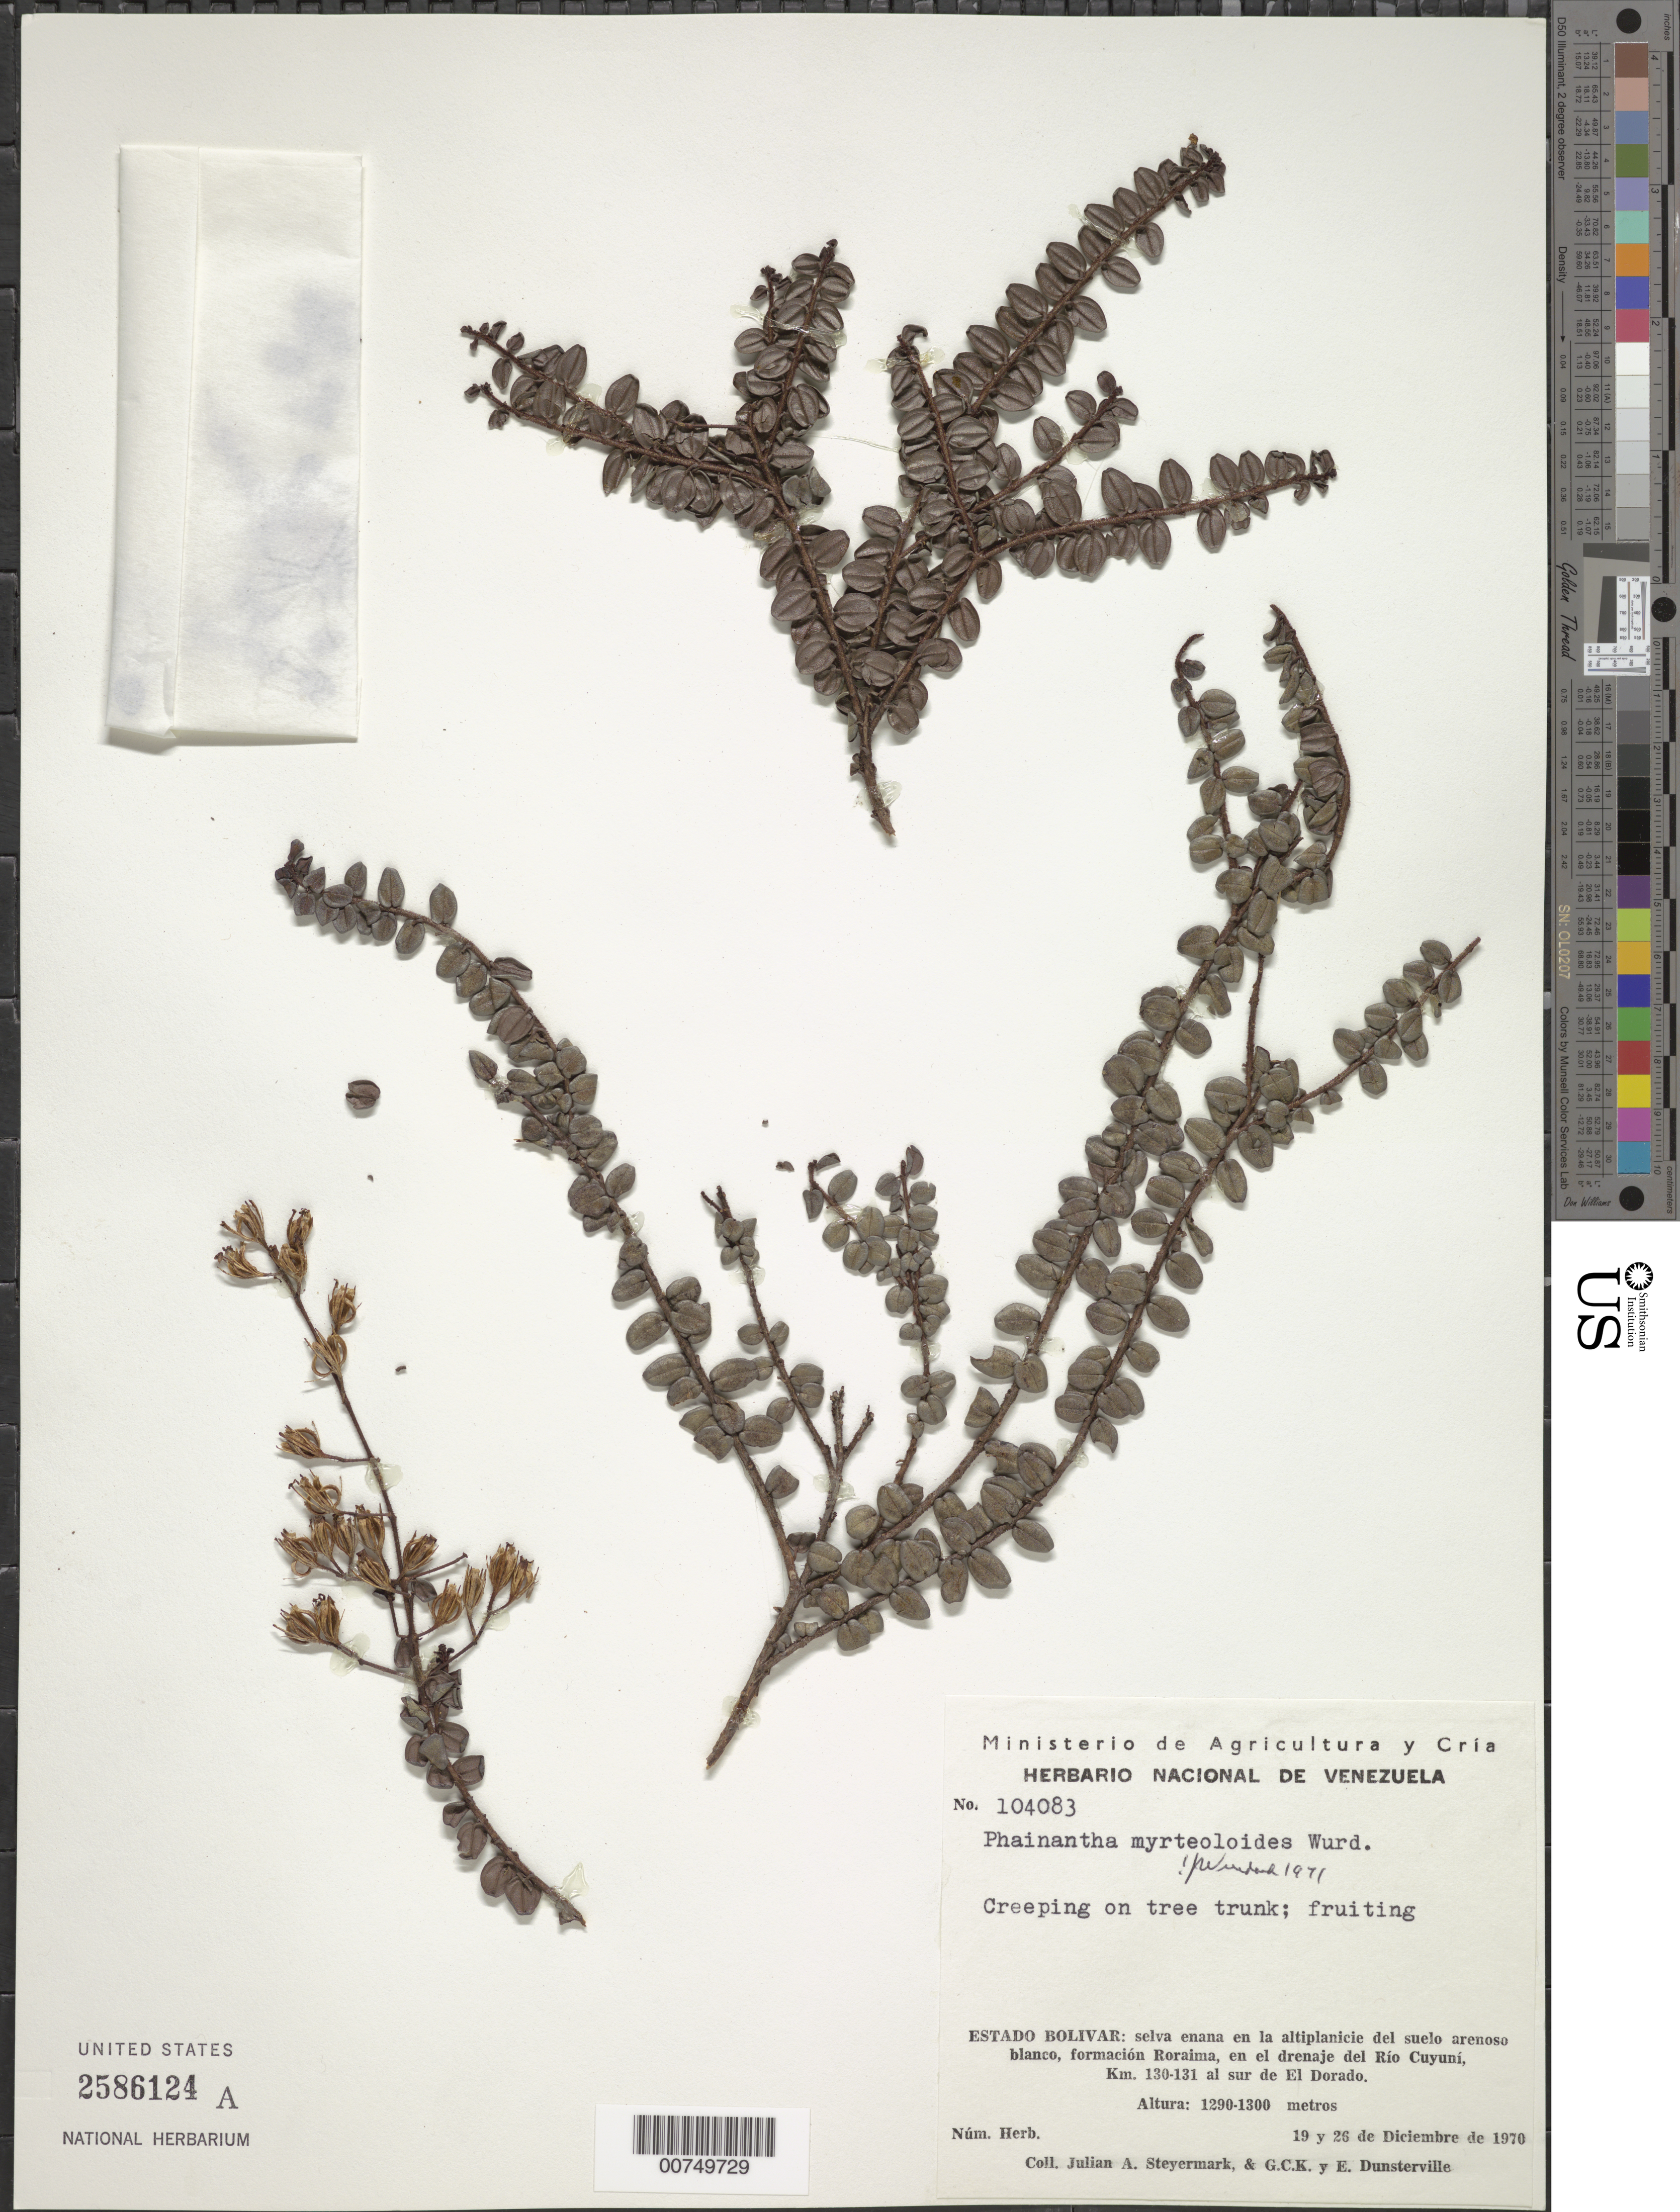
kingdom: Plantae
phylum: Tracheophyta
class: Magnoliopsida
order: Myrtales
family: Melastomataceae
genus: Phainantha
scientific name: Phainantha myrteoloides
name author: Wurdack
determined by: Wurdack, John J., (US), US (UNITED STATES)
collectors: J. Steyermark, G. C. K. Dunsterville & E. Dunsterville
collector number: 104083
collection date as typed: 19-Dec-70 to 26-Dec-70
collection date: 1970-12-19/1970-12-26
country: Venezuela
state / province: Bolívar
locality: Roraima, Río Cuyuní drainage, 130-131 km S of El Dorado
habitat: Dwarf forest on high plateau, white sandy ground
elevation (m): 1290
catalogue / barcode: US 2586124A